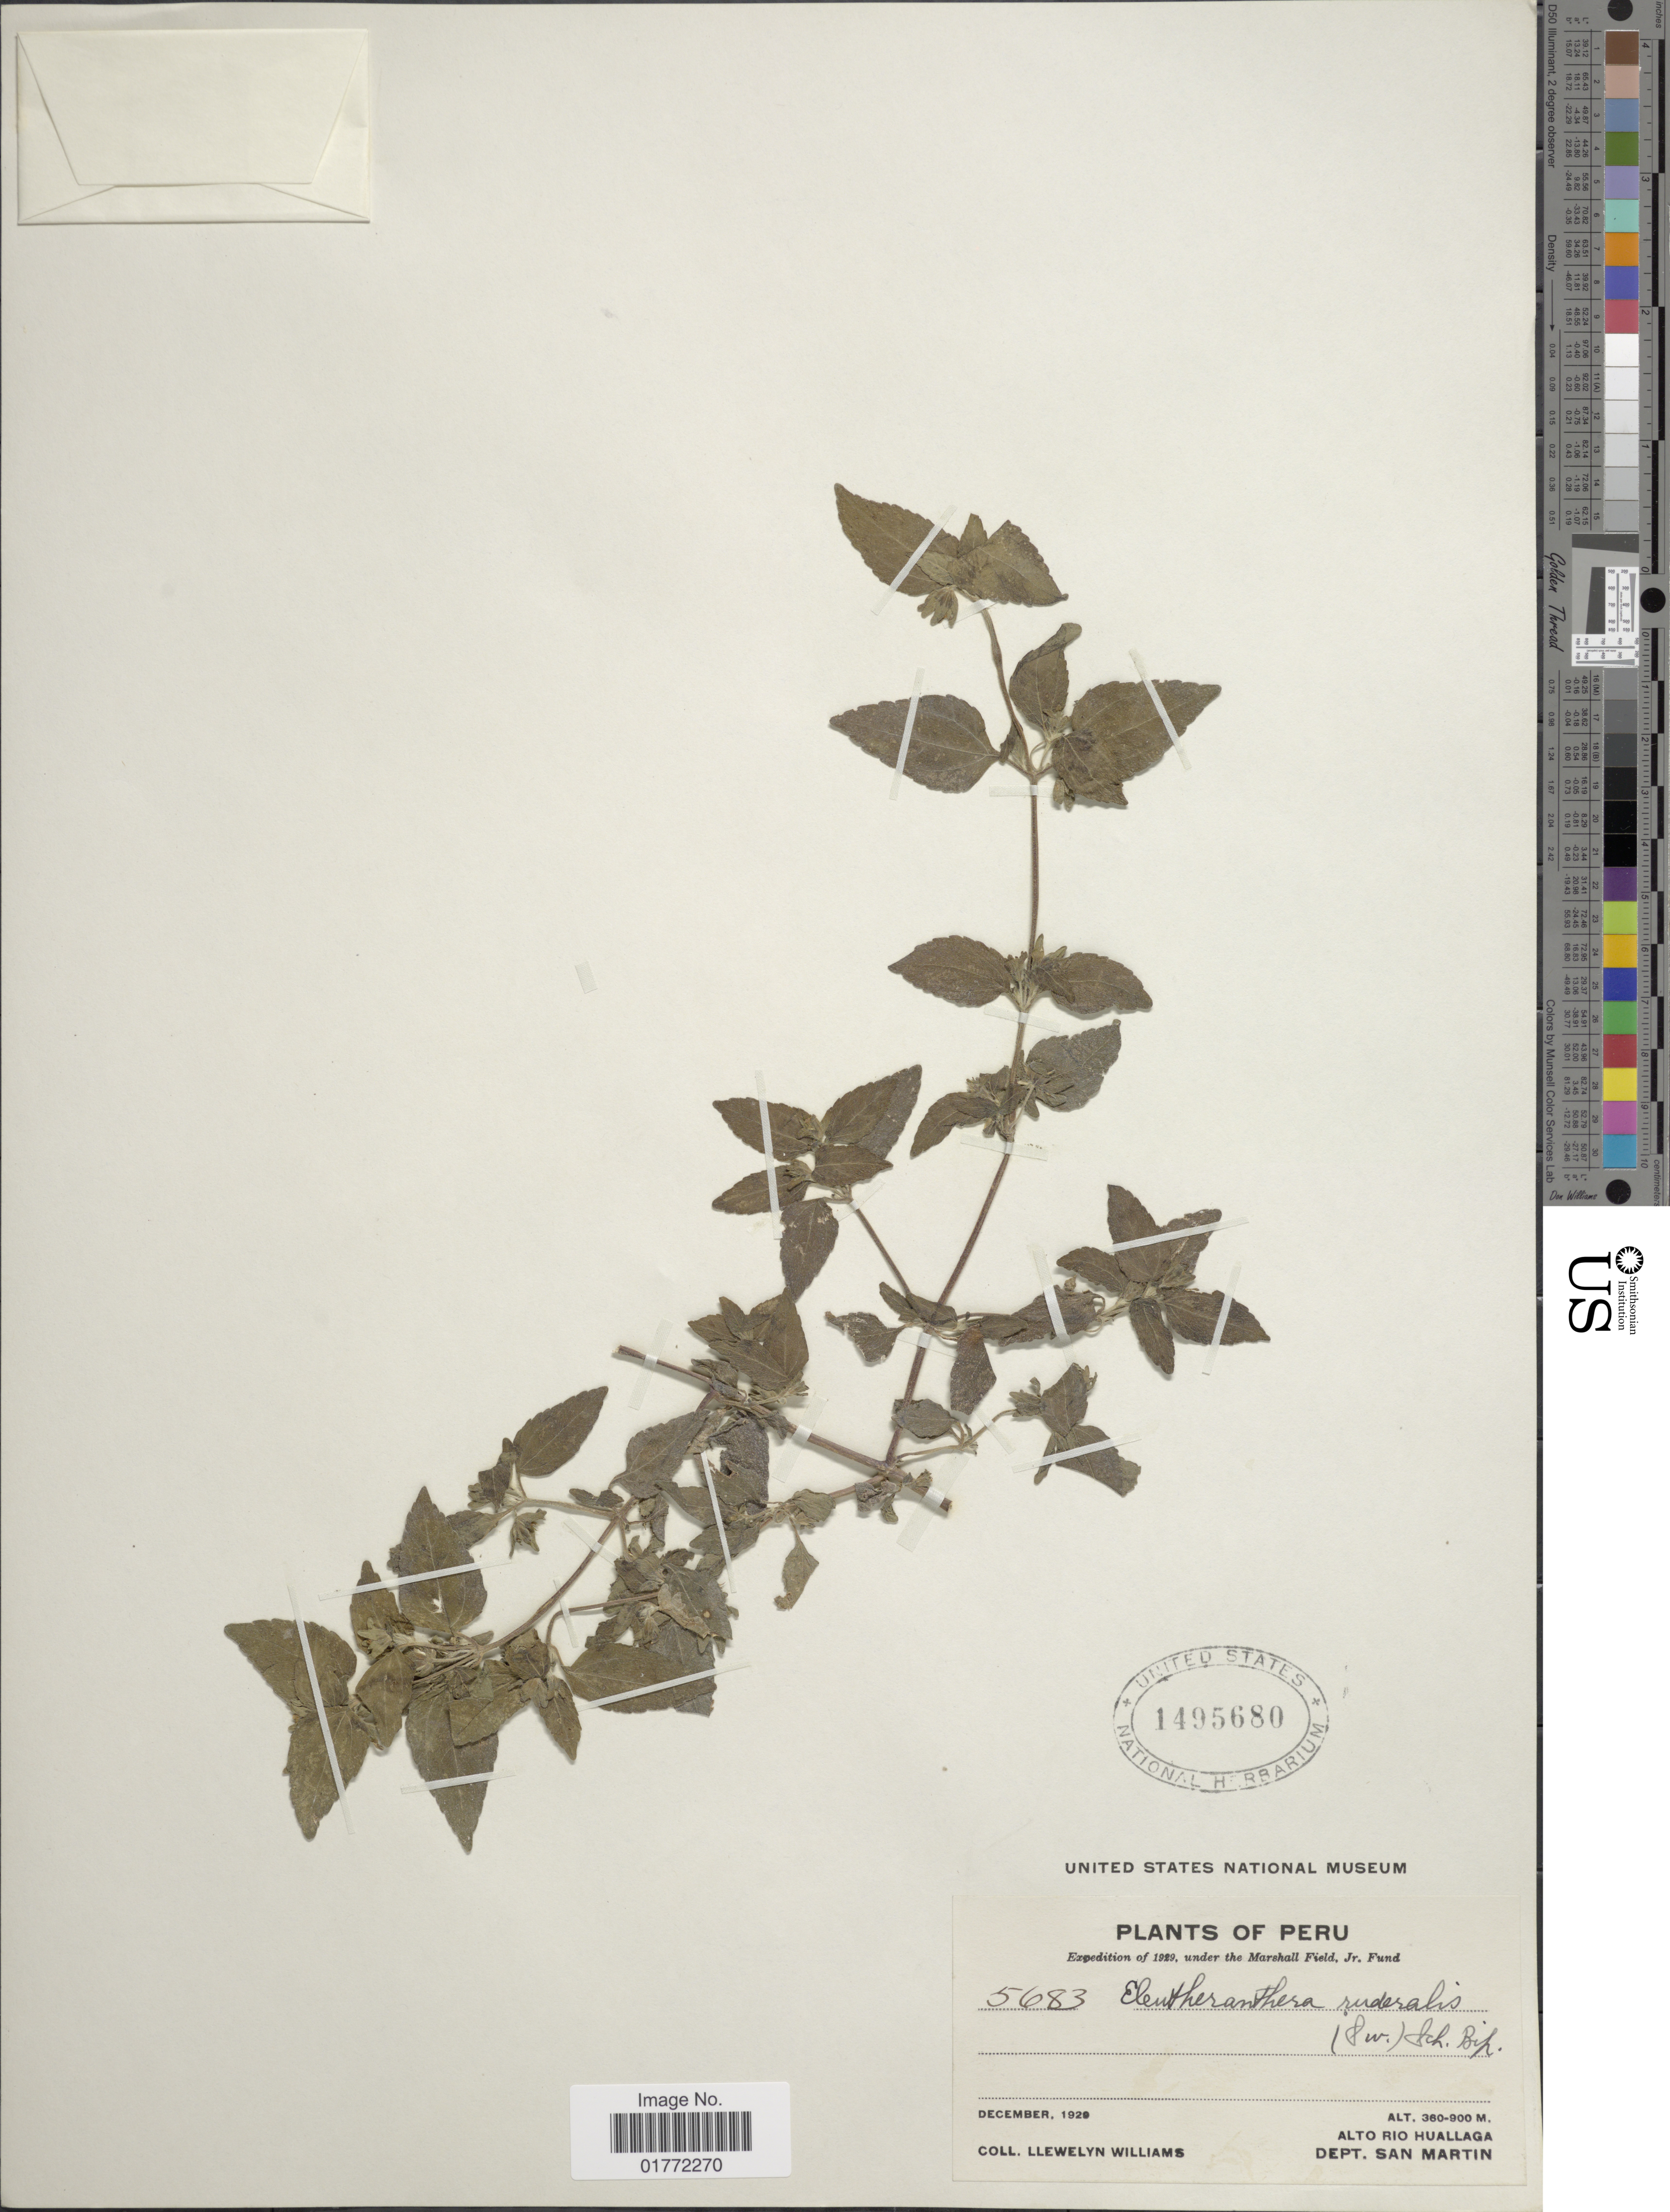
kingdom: Plantae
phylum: Tracheophyta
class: Magnoliopsida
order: Asterales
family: Asteraceae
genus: Eleutheranthera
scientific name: Eleutheranthera ruderalis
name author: (Sw.) Sch. Bip.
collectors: Ll. Williams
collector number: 5683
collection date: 1929-12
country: Peru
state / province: San Martín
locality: Alto Rio Huallaga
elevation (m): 360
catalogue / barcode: US 1495680